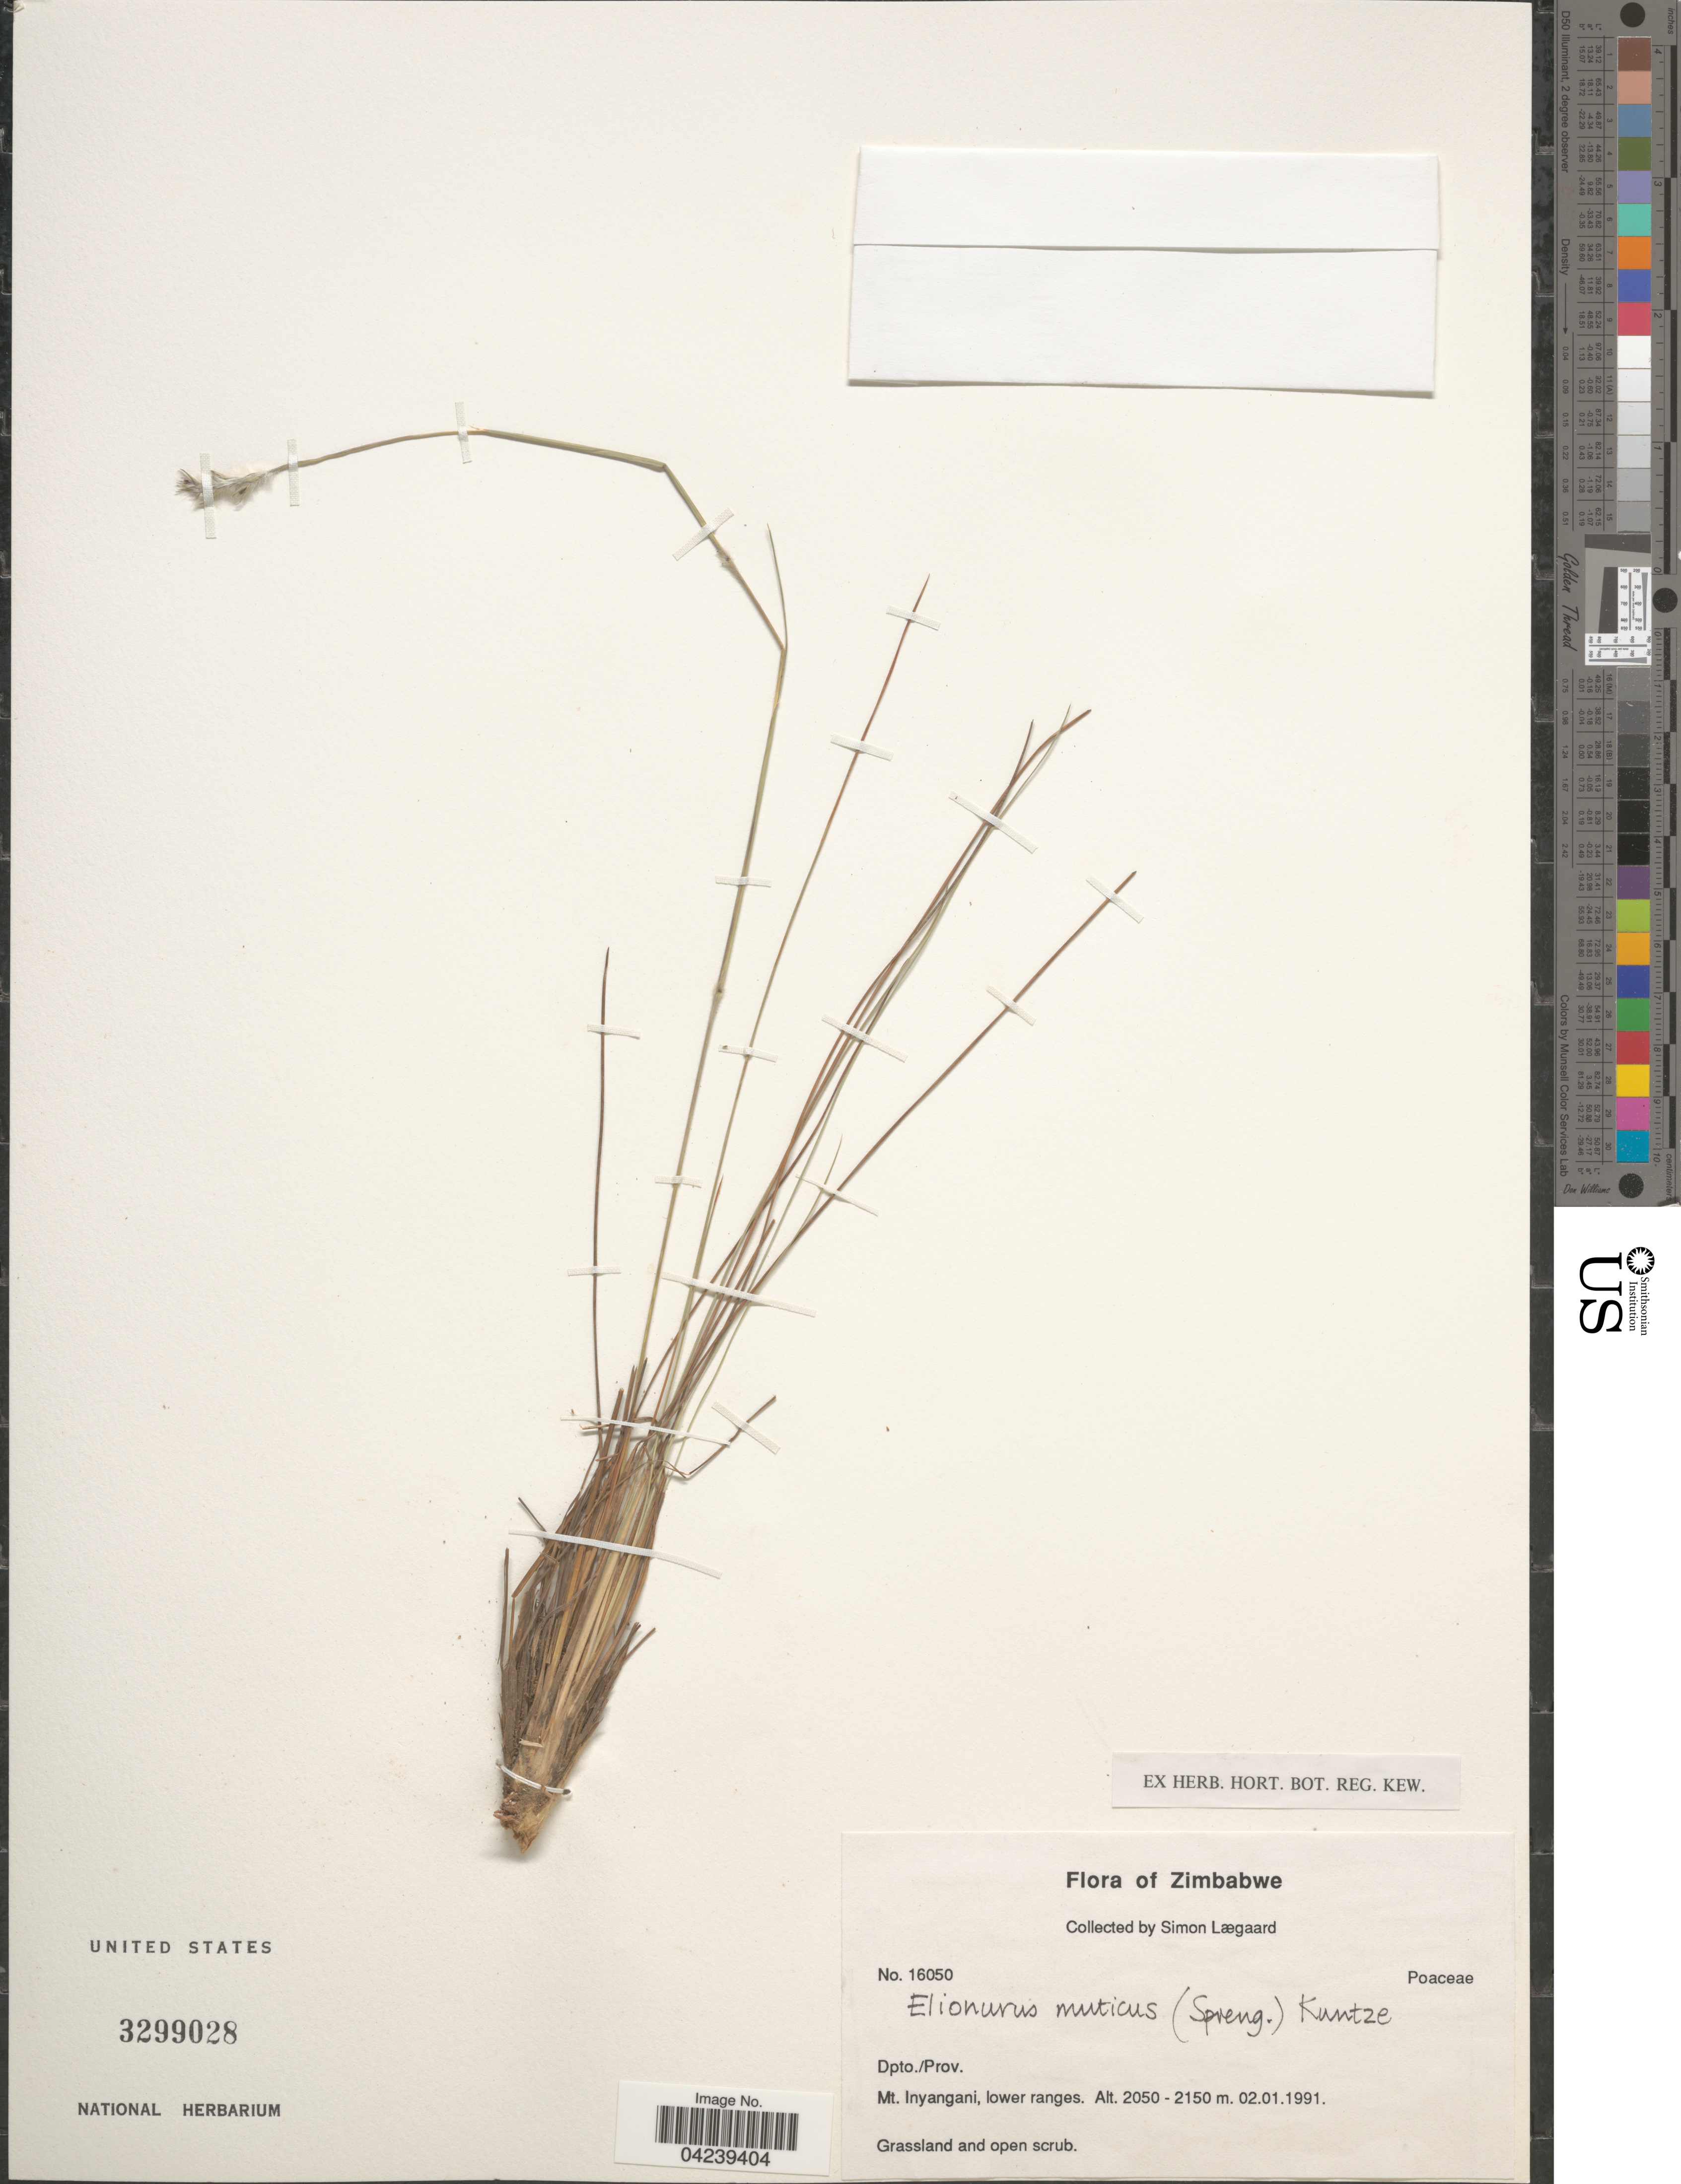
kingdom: Plantae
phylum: Tracheophyta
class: Liliopsida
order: Poales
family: Poaceae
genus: Elionurus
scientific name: Elionurus muticus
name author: (Spreng.) Kuntze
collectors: S. Lægaard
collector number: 16050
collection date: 1991-01-02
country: Zimbabwe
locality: Dpto./Prov. Mt. Inyangani, lower ranges.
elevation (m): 2050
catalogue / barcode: US 3299028